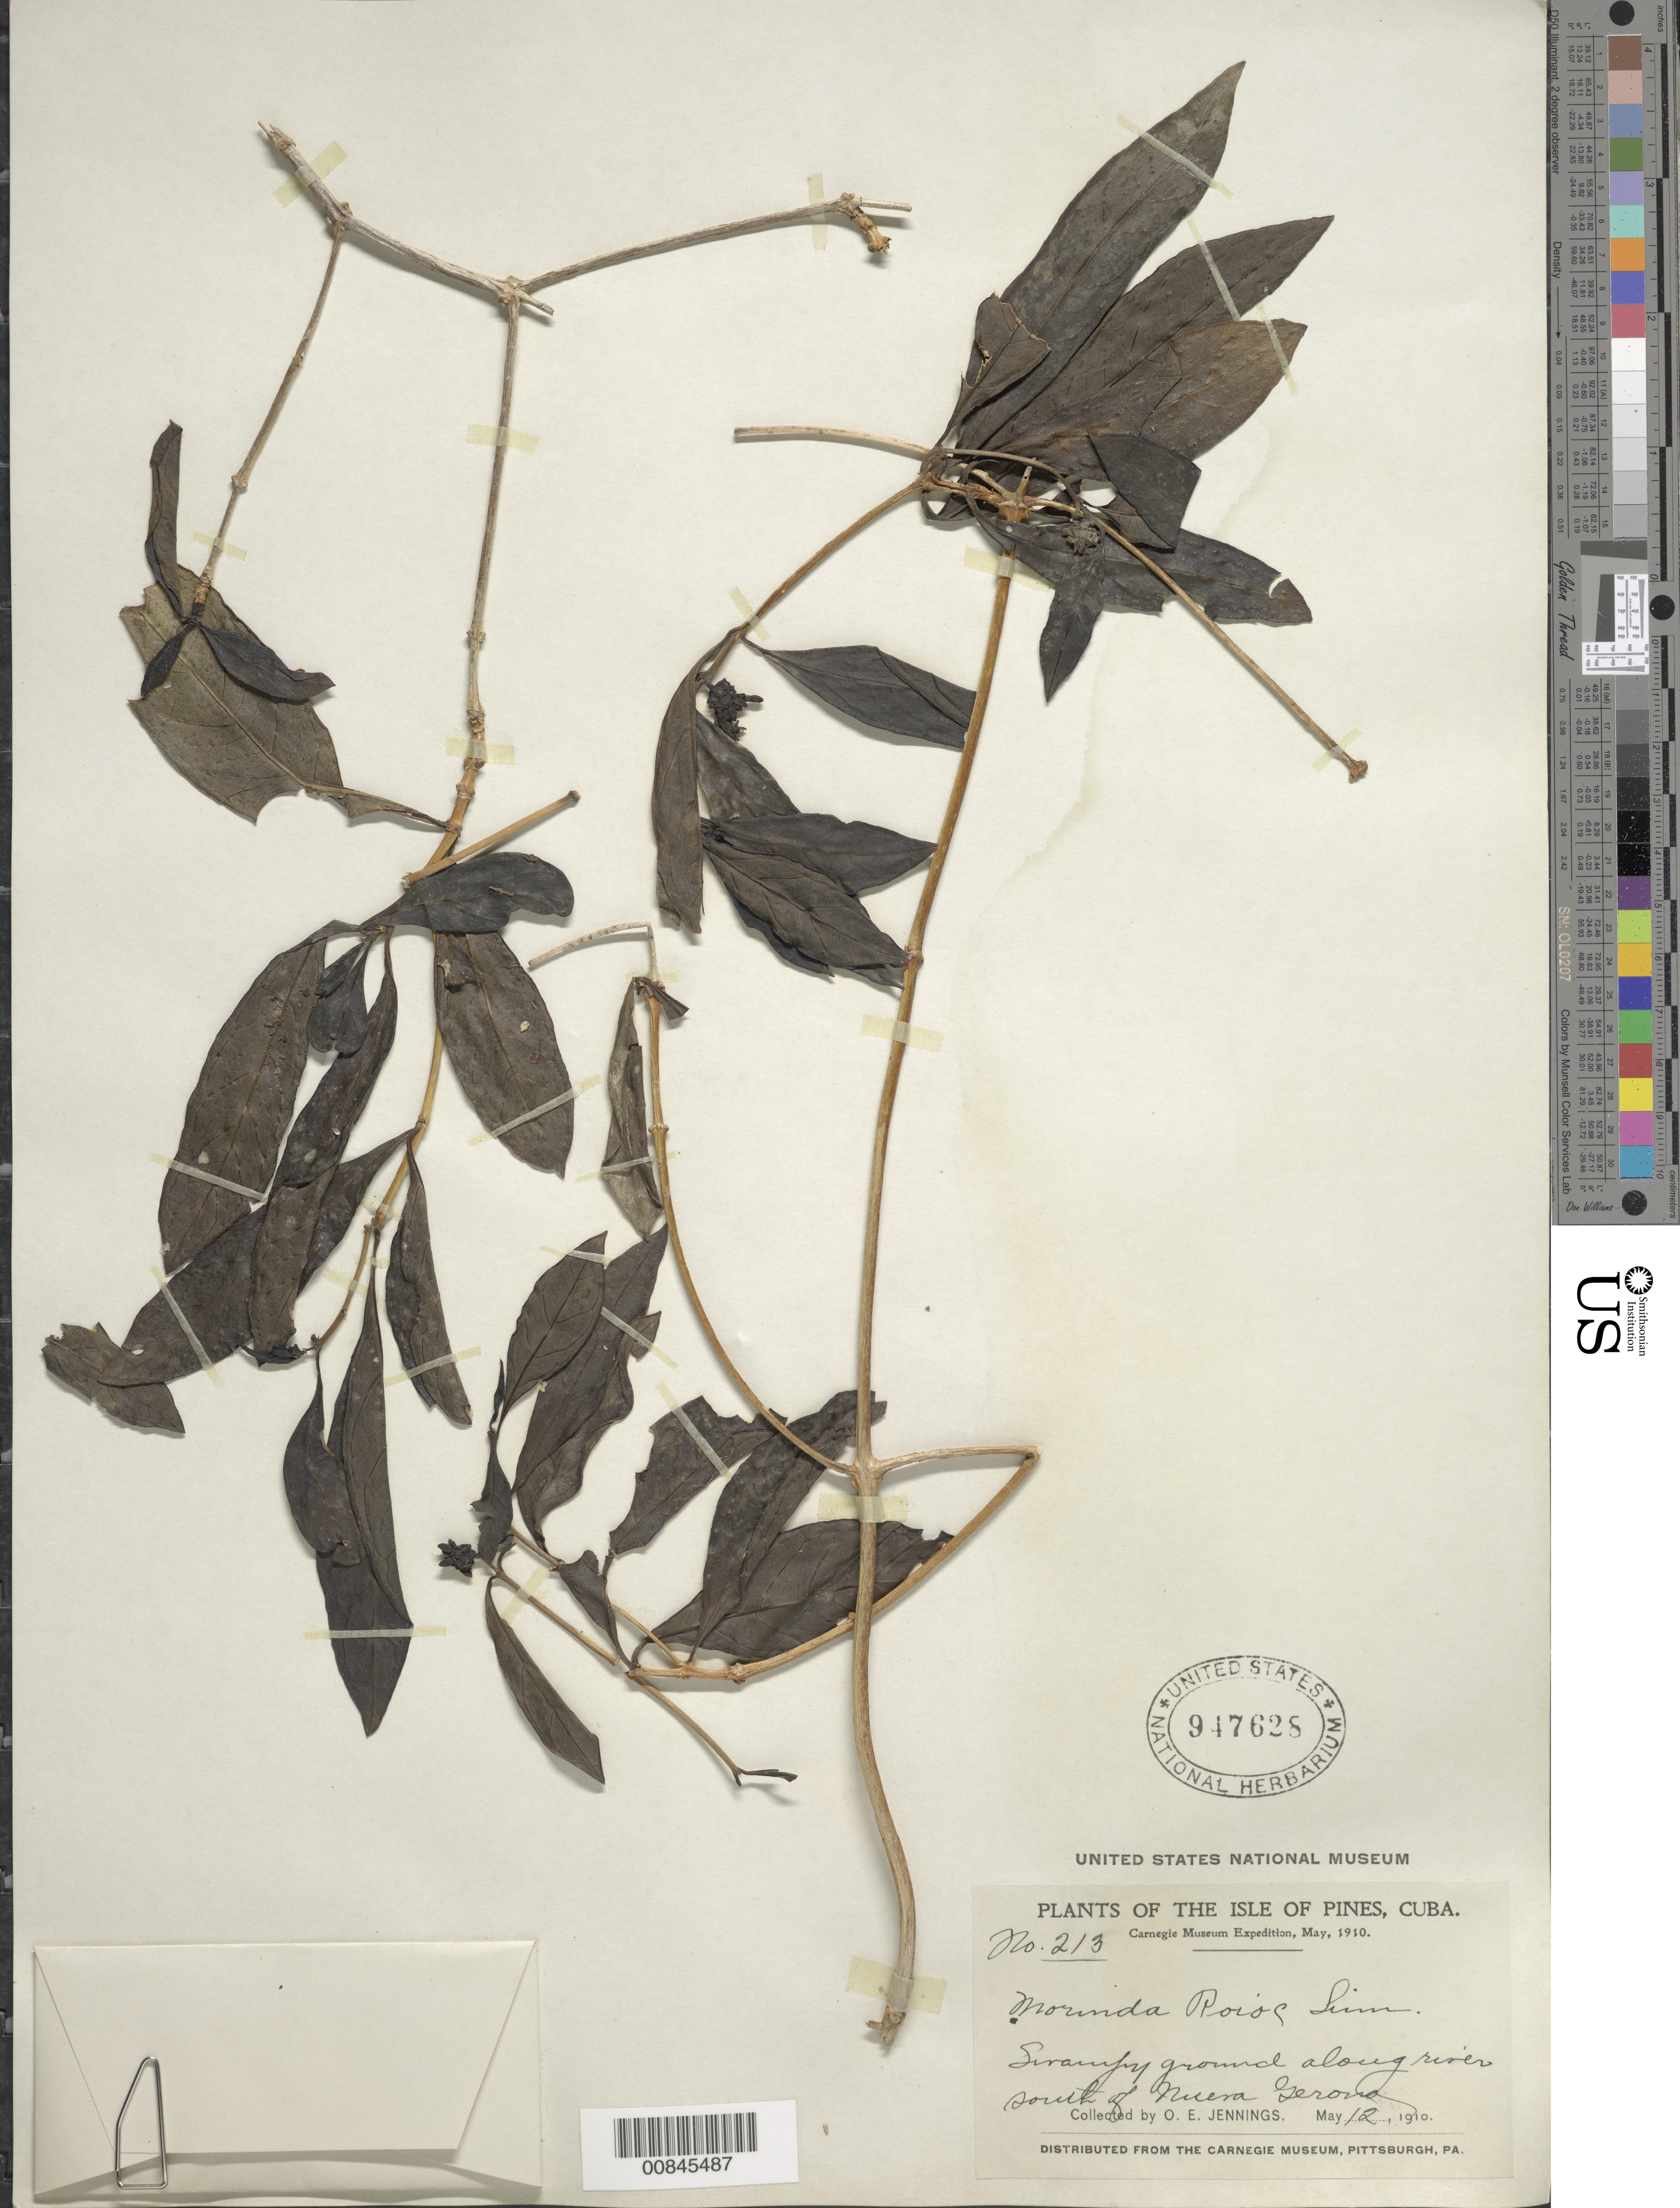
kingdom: Plantae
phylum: Tracheophyta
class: Magnoliopsida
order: Gentianales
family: Rubiaceae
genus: Morinda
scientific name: Morinda royoc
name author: L.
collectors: O. E. Jennings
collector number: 213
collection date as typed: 12 May 1910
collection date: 1910-05-12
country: Cuba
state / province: Isla de La Juventud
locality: South of Nueva Gerone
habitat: Swampy ground along river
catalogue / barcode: US 947628